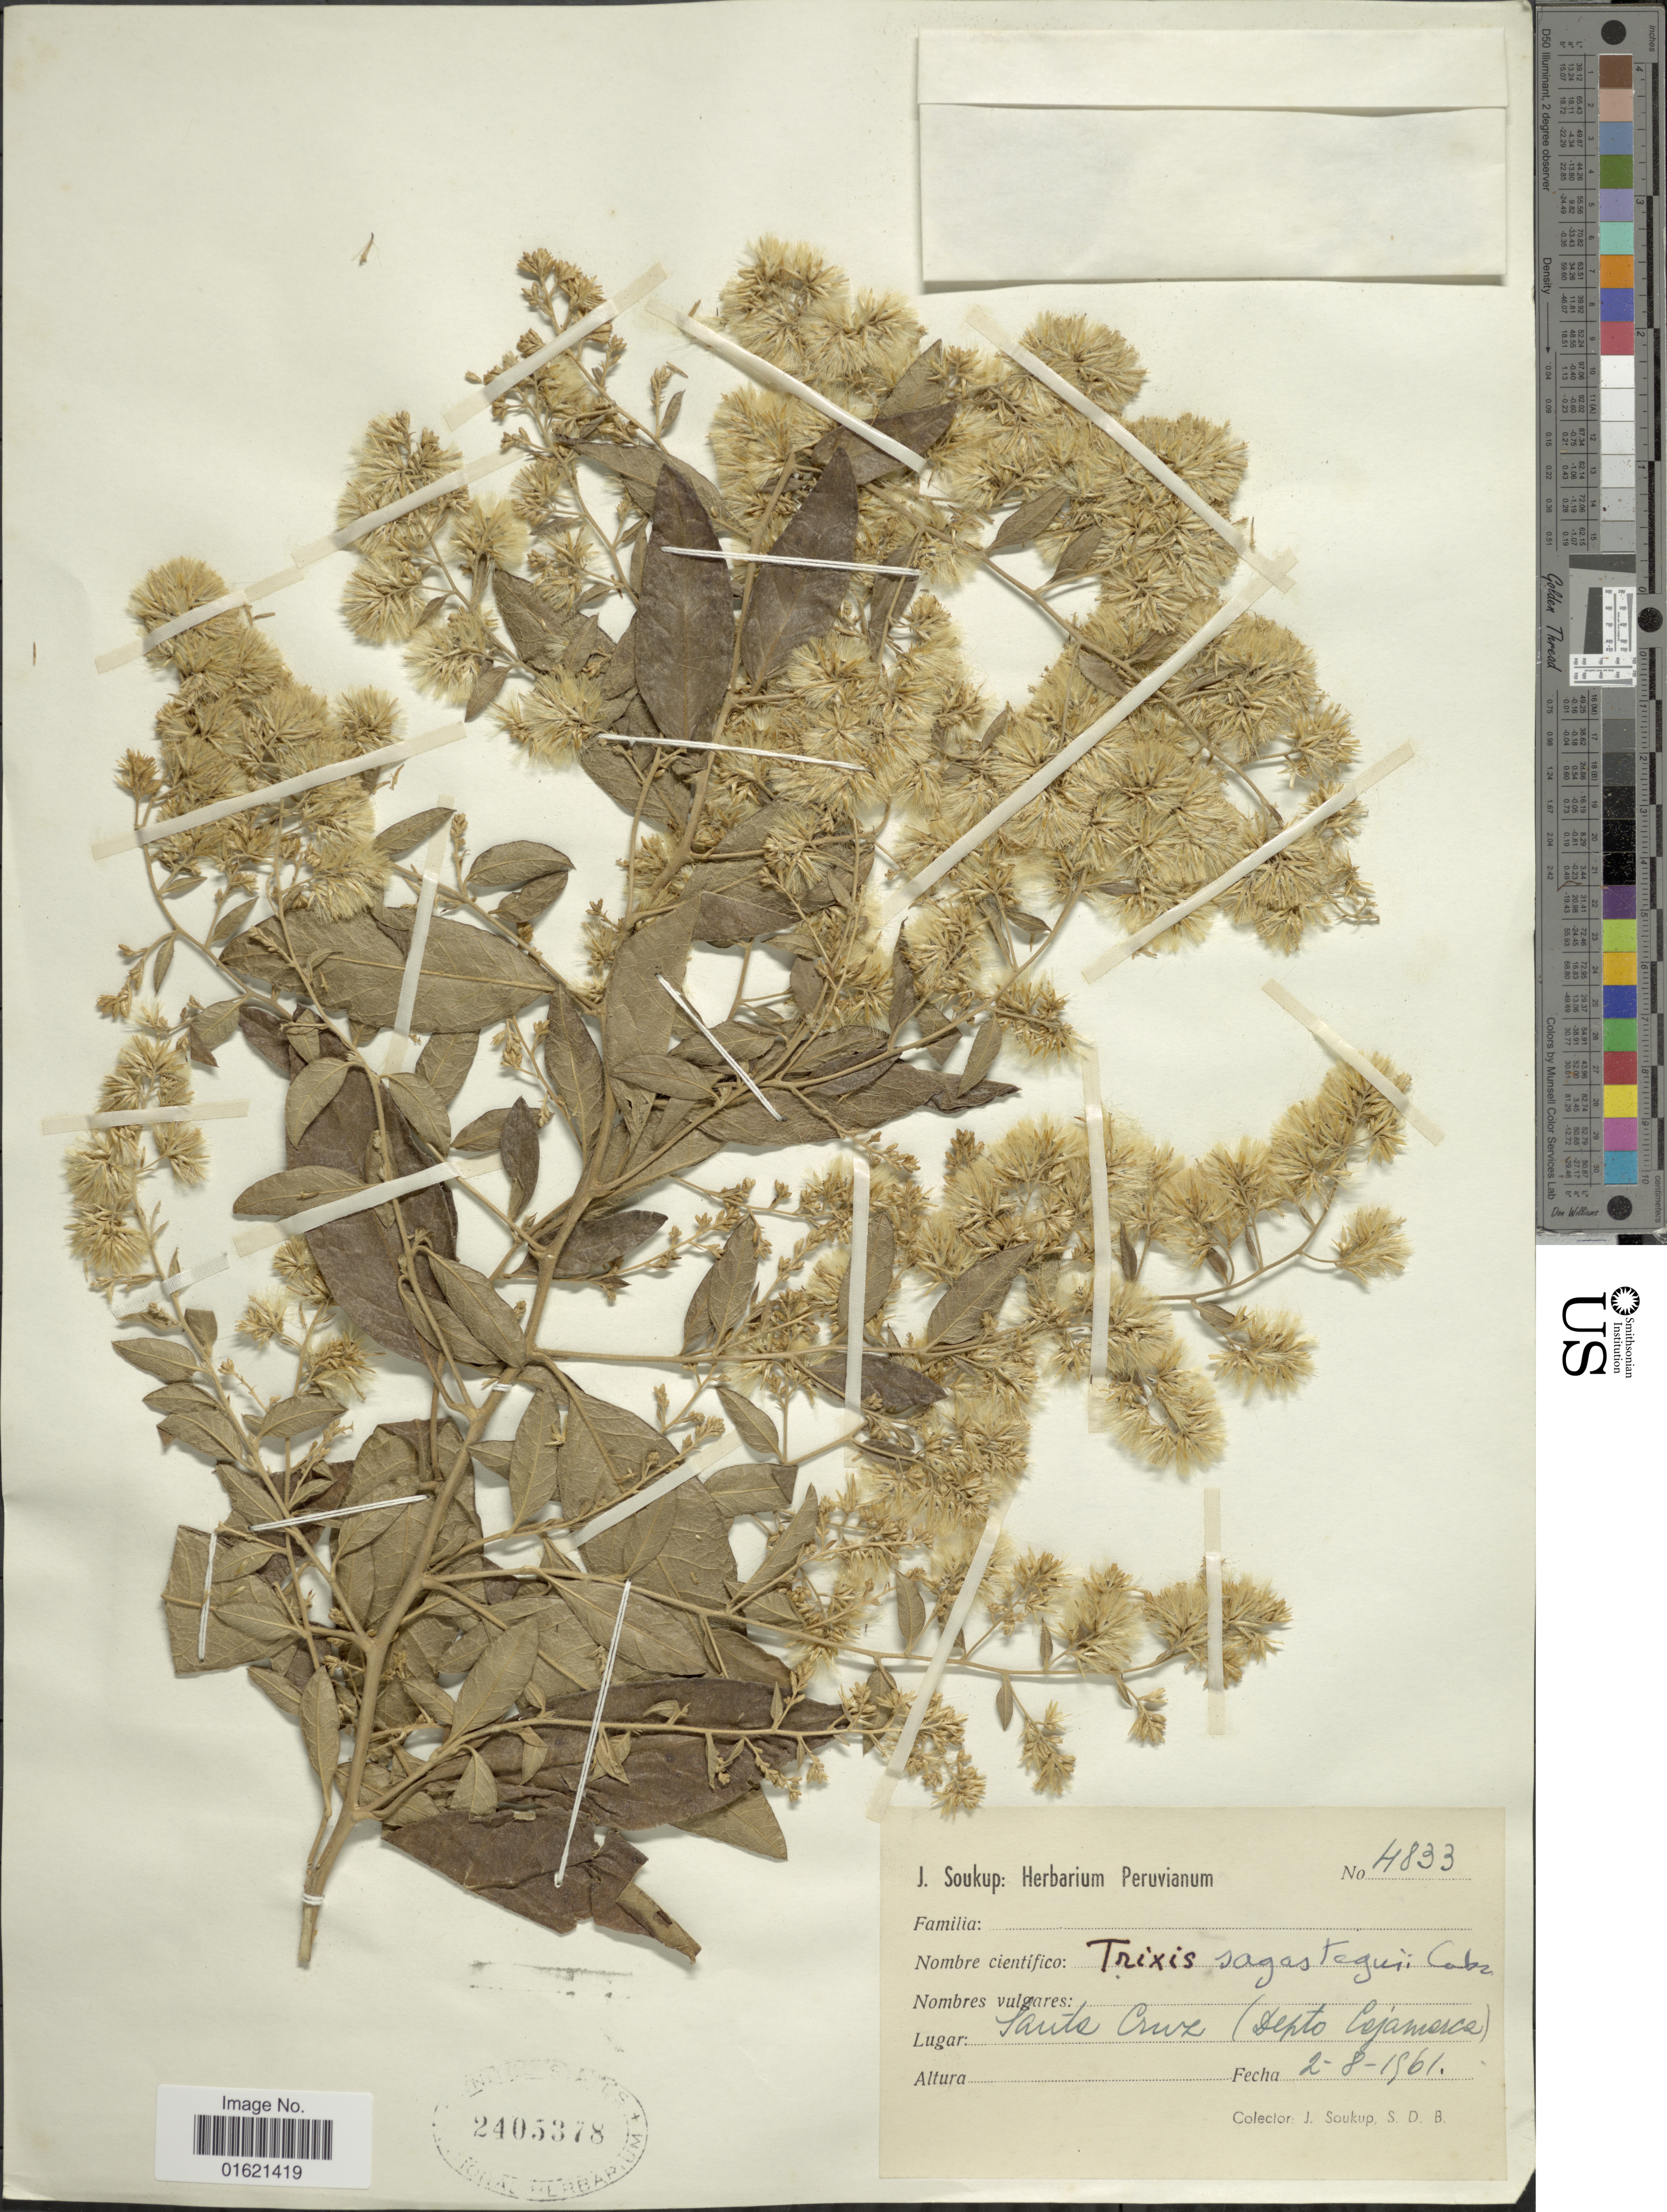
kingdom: Plantae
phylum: Tracheophyta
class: Magnoliopsida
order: Asterales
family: Asteraceae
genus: Trixis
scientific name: Trixis sagastequii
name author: Cabrera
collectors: J. Soukup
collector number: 4833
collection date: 1961-08-02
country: Peru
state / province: Cajamarca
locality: Santa CRuz, (dept. Cajamarca)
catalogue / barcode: US 2405378